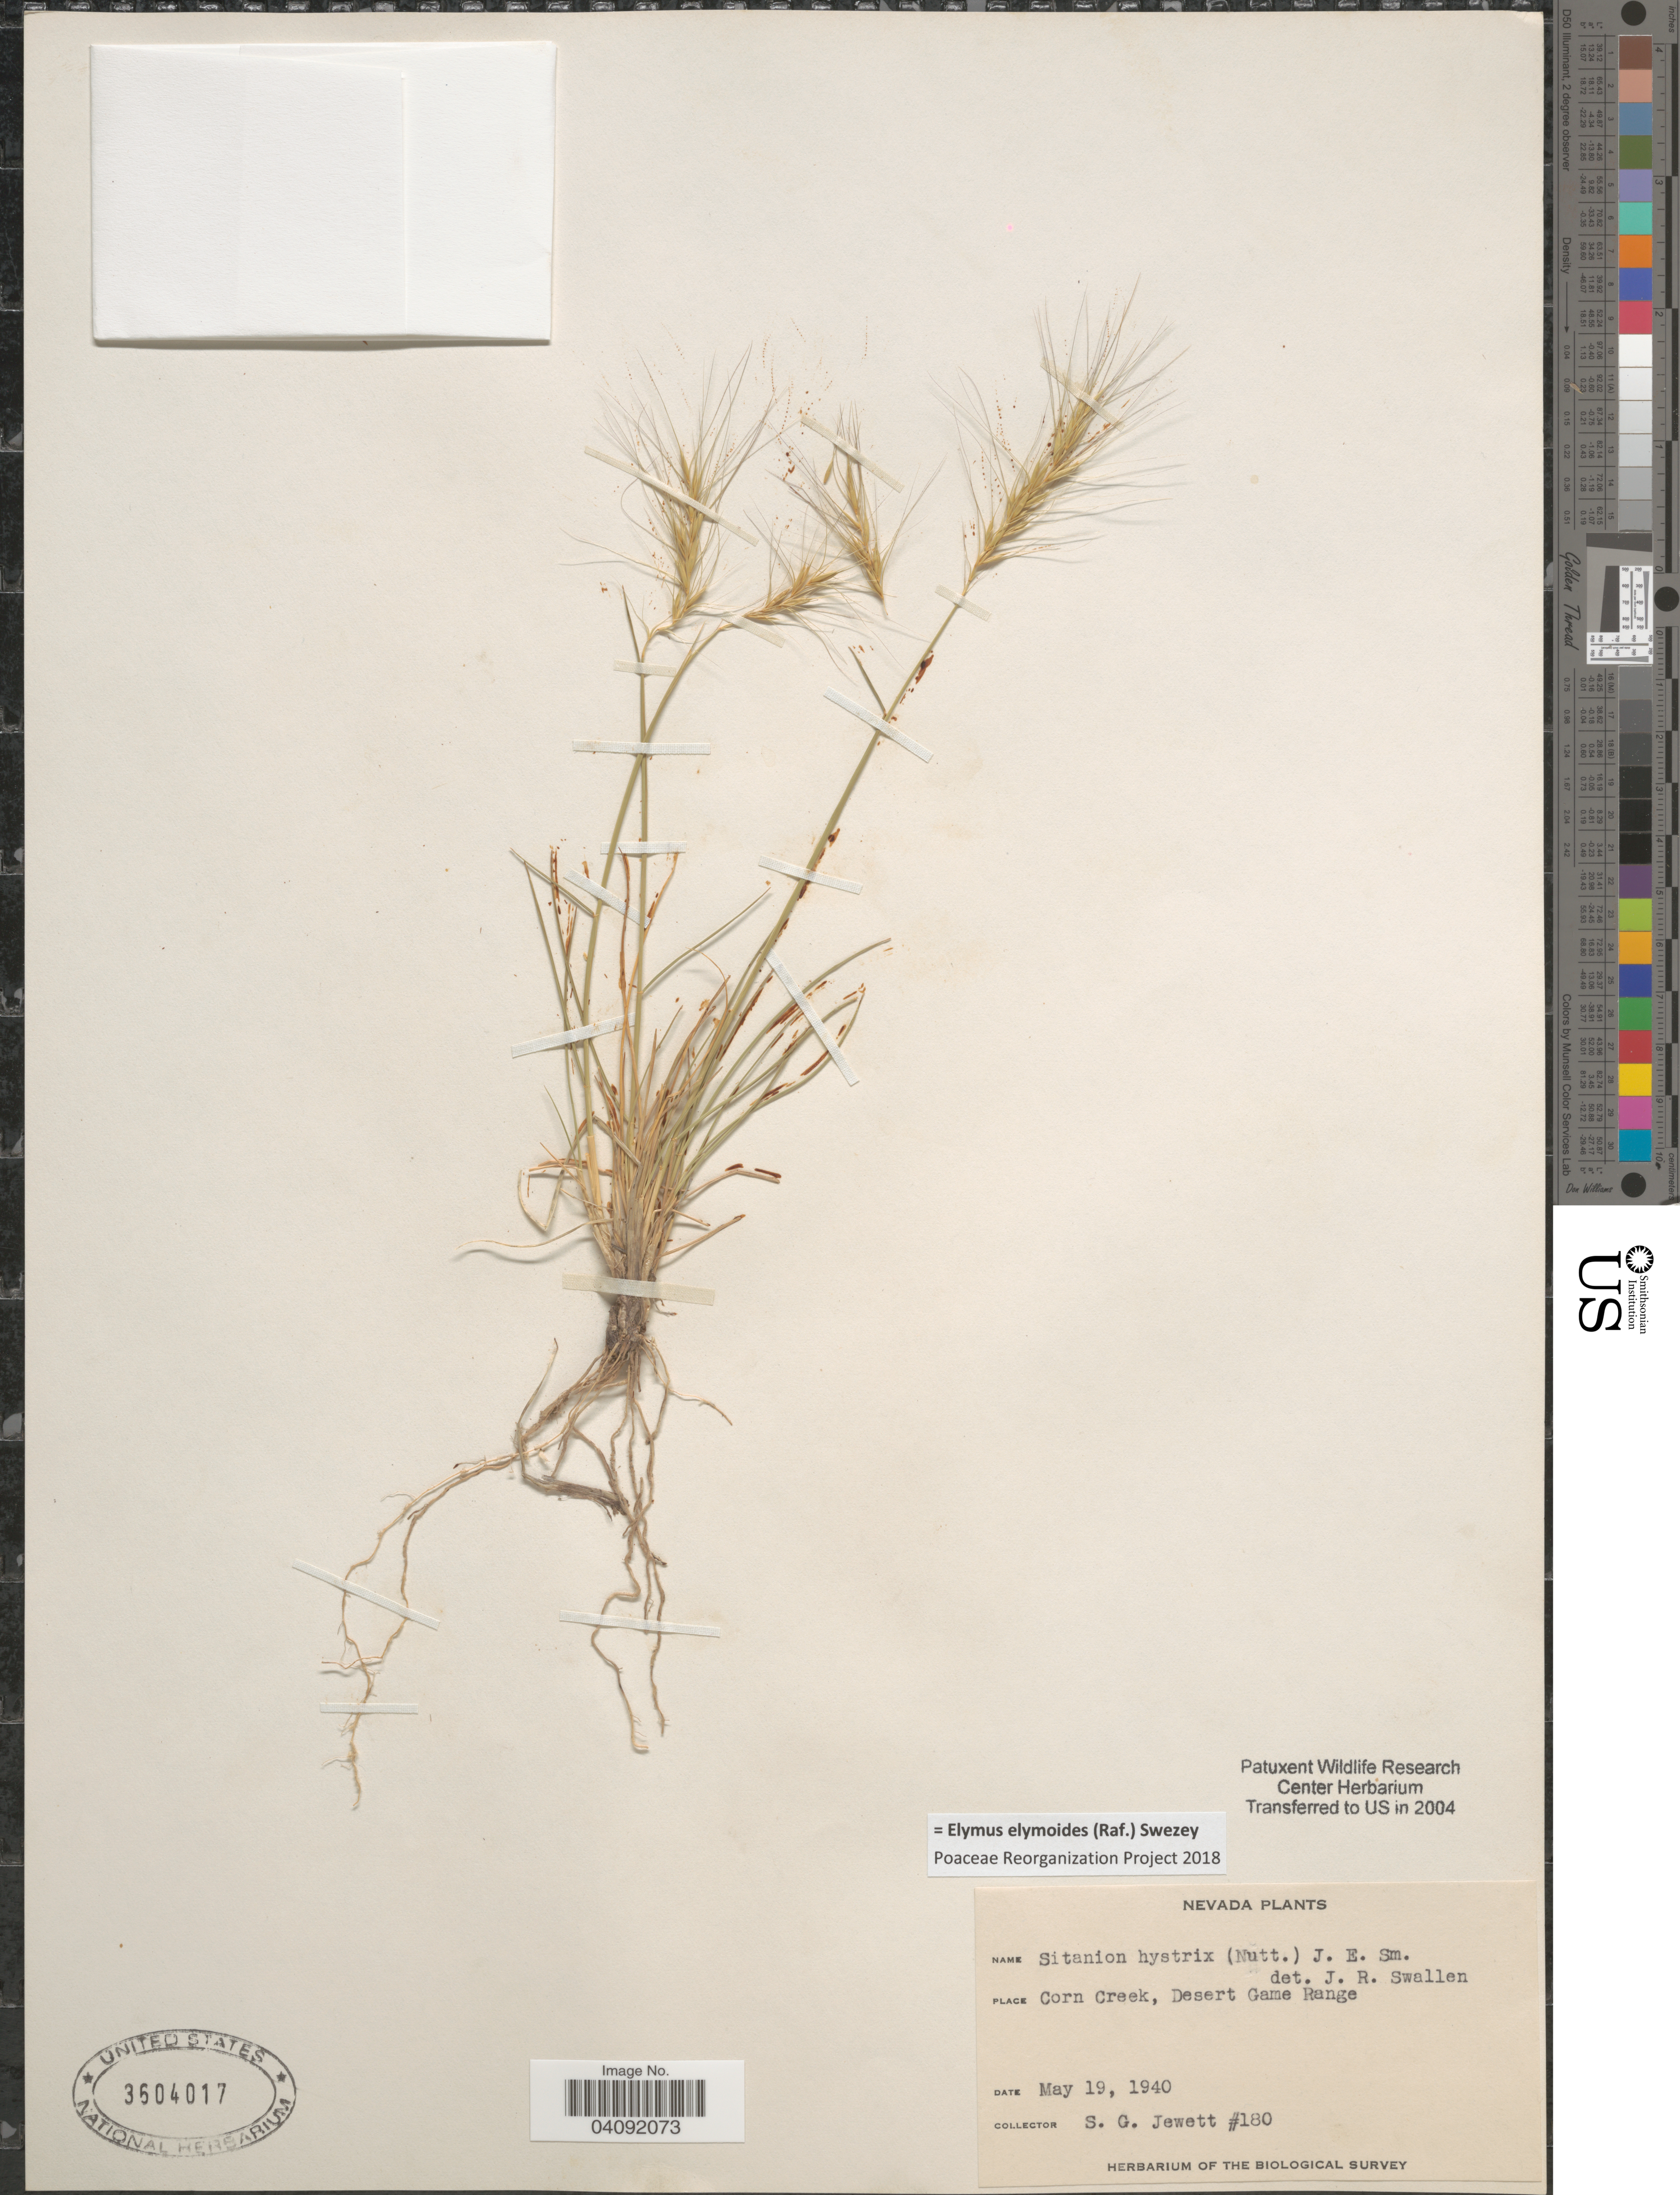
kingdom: Plantae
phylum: Tracheophyta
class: Liliopsida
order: Poales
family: Poaceae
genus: Elymus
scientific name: Elymus elymoides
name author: (Raf.) Swezey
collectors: S. Jewett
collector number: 180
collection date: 1940-05-19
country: United States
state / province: Nevada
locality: Corn Creek, Desert Game Range. The Biological Survey.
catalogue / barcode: US 3604017